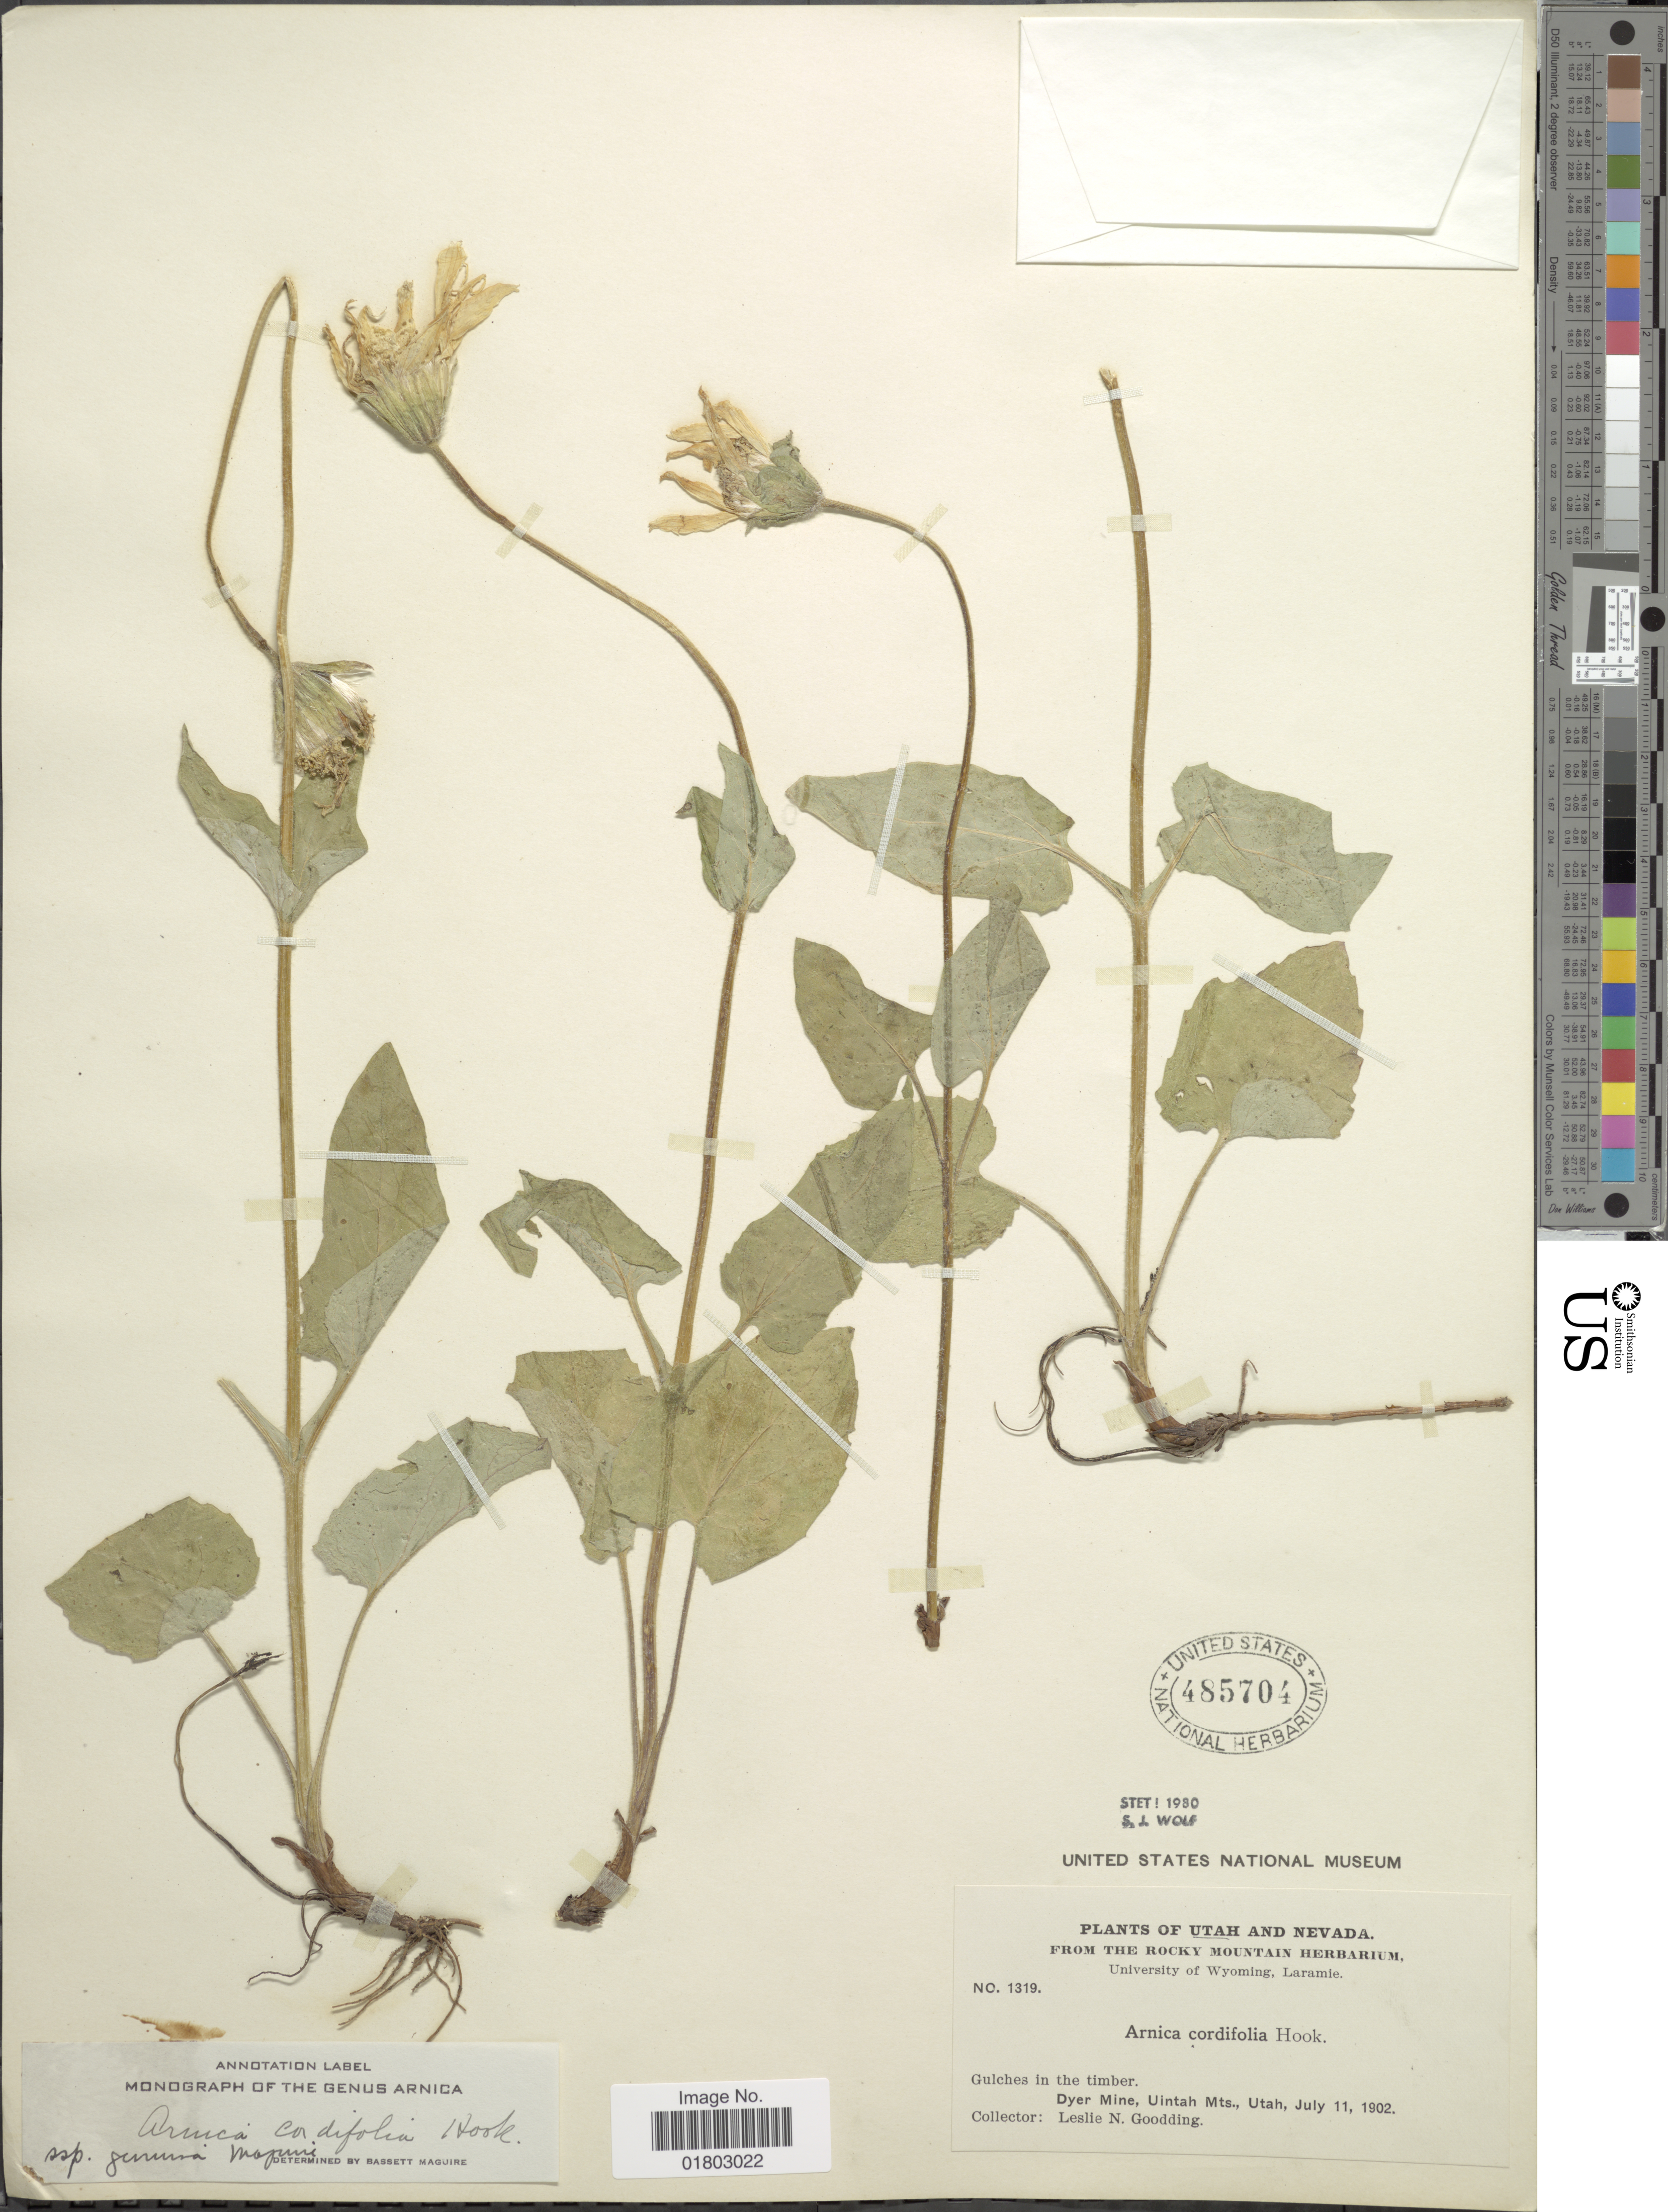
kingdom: Plantae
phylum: Tracheophyta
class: Magnoliopsida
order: Asterales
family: Asteraceae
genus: Arnica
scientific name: Arnica cordifolia subsp. genuina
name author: Maguire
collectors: L. N. Goodding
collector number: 1319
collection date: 1902-07-11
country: United States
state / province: Utah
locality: Nevada, Gukches in the timber, Dyer Mine, Uintah Mts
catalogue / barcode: US 485704